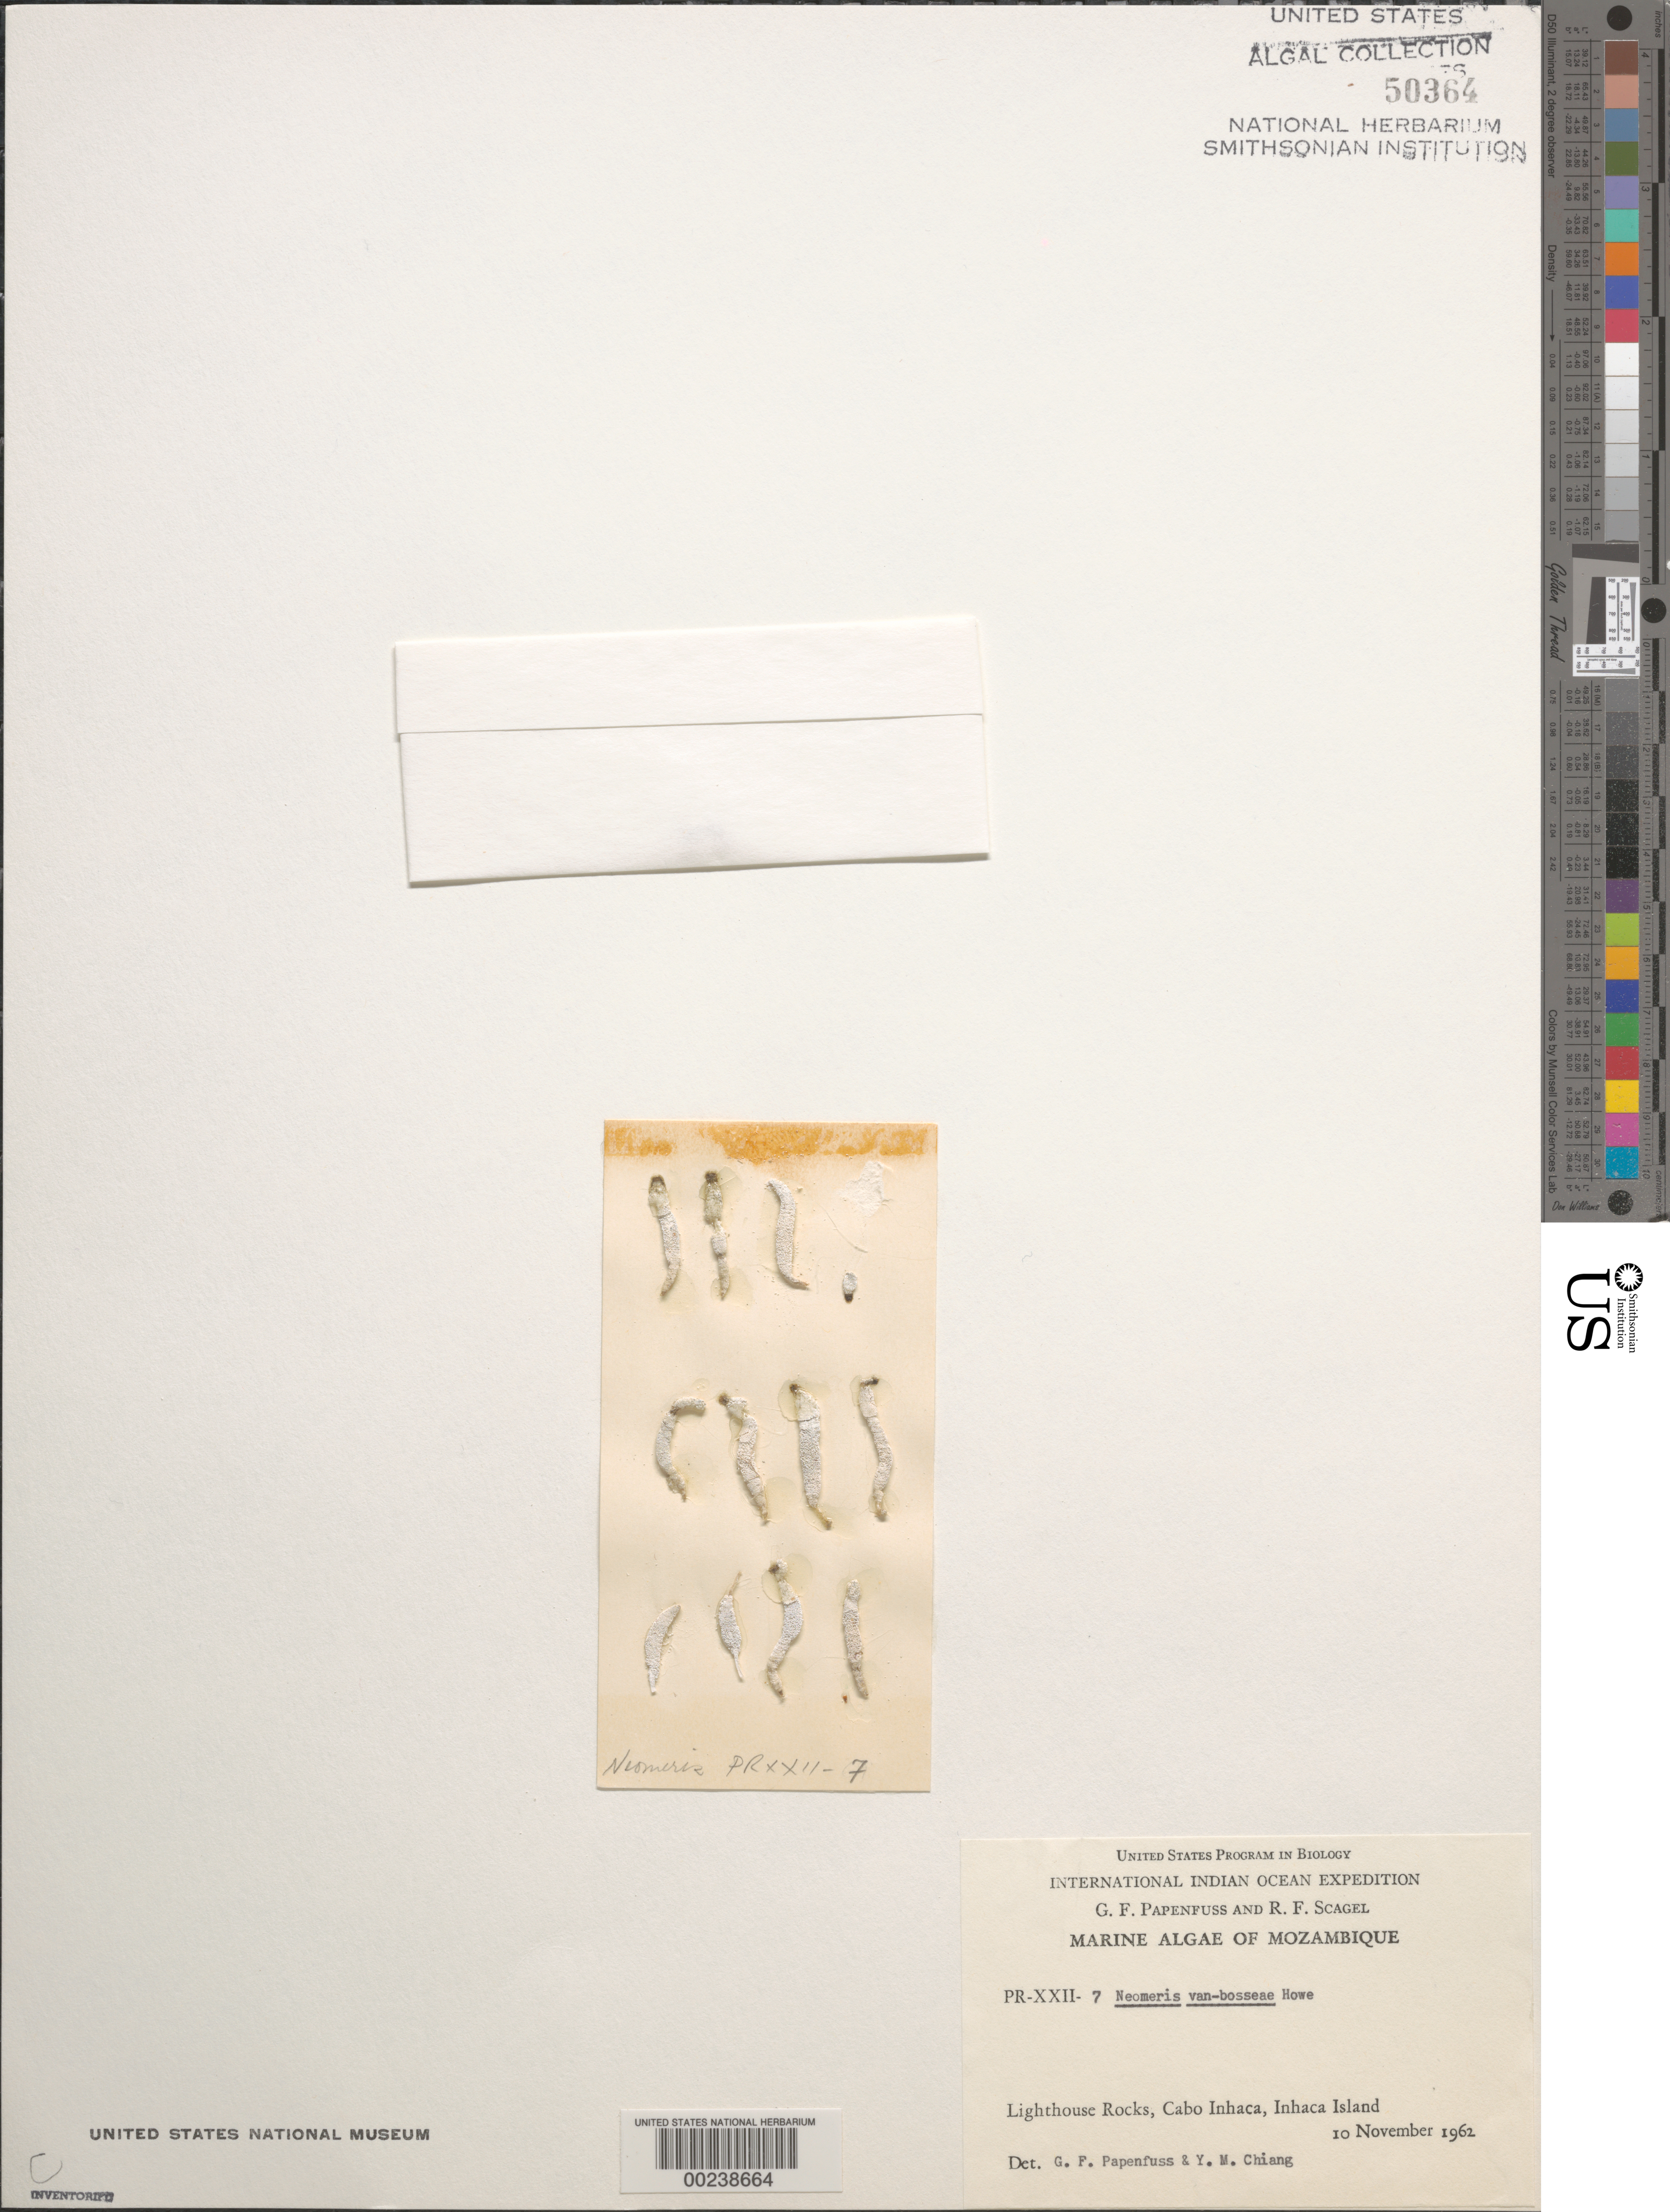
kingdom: Plantae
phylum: Chlorophyta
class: Ulvophyceae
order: Dasycladales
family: Dasycladaceae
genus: Neomeris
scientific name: Neomeris vanbosseae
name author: M. Howe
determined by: Papenfuss, G. F.; Chiang, Y. M.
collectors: G. Papenfuss & R. F. Scagel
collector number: PR-XXII-7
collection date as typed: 10 Nov 1962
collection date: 1962-11-10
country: Mozambique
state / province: Maputo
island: Inhaca Island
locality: Lighthouse Rocks, Cabo Inhaca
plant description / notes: International Indian Ocean Expedition, 1962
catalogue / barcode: US 50364